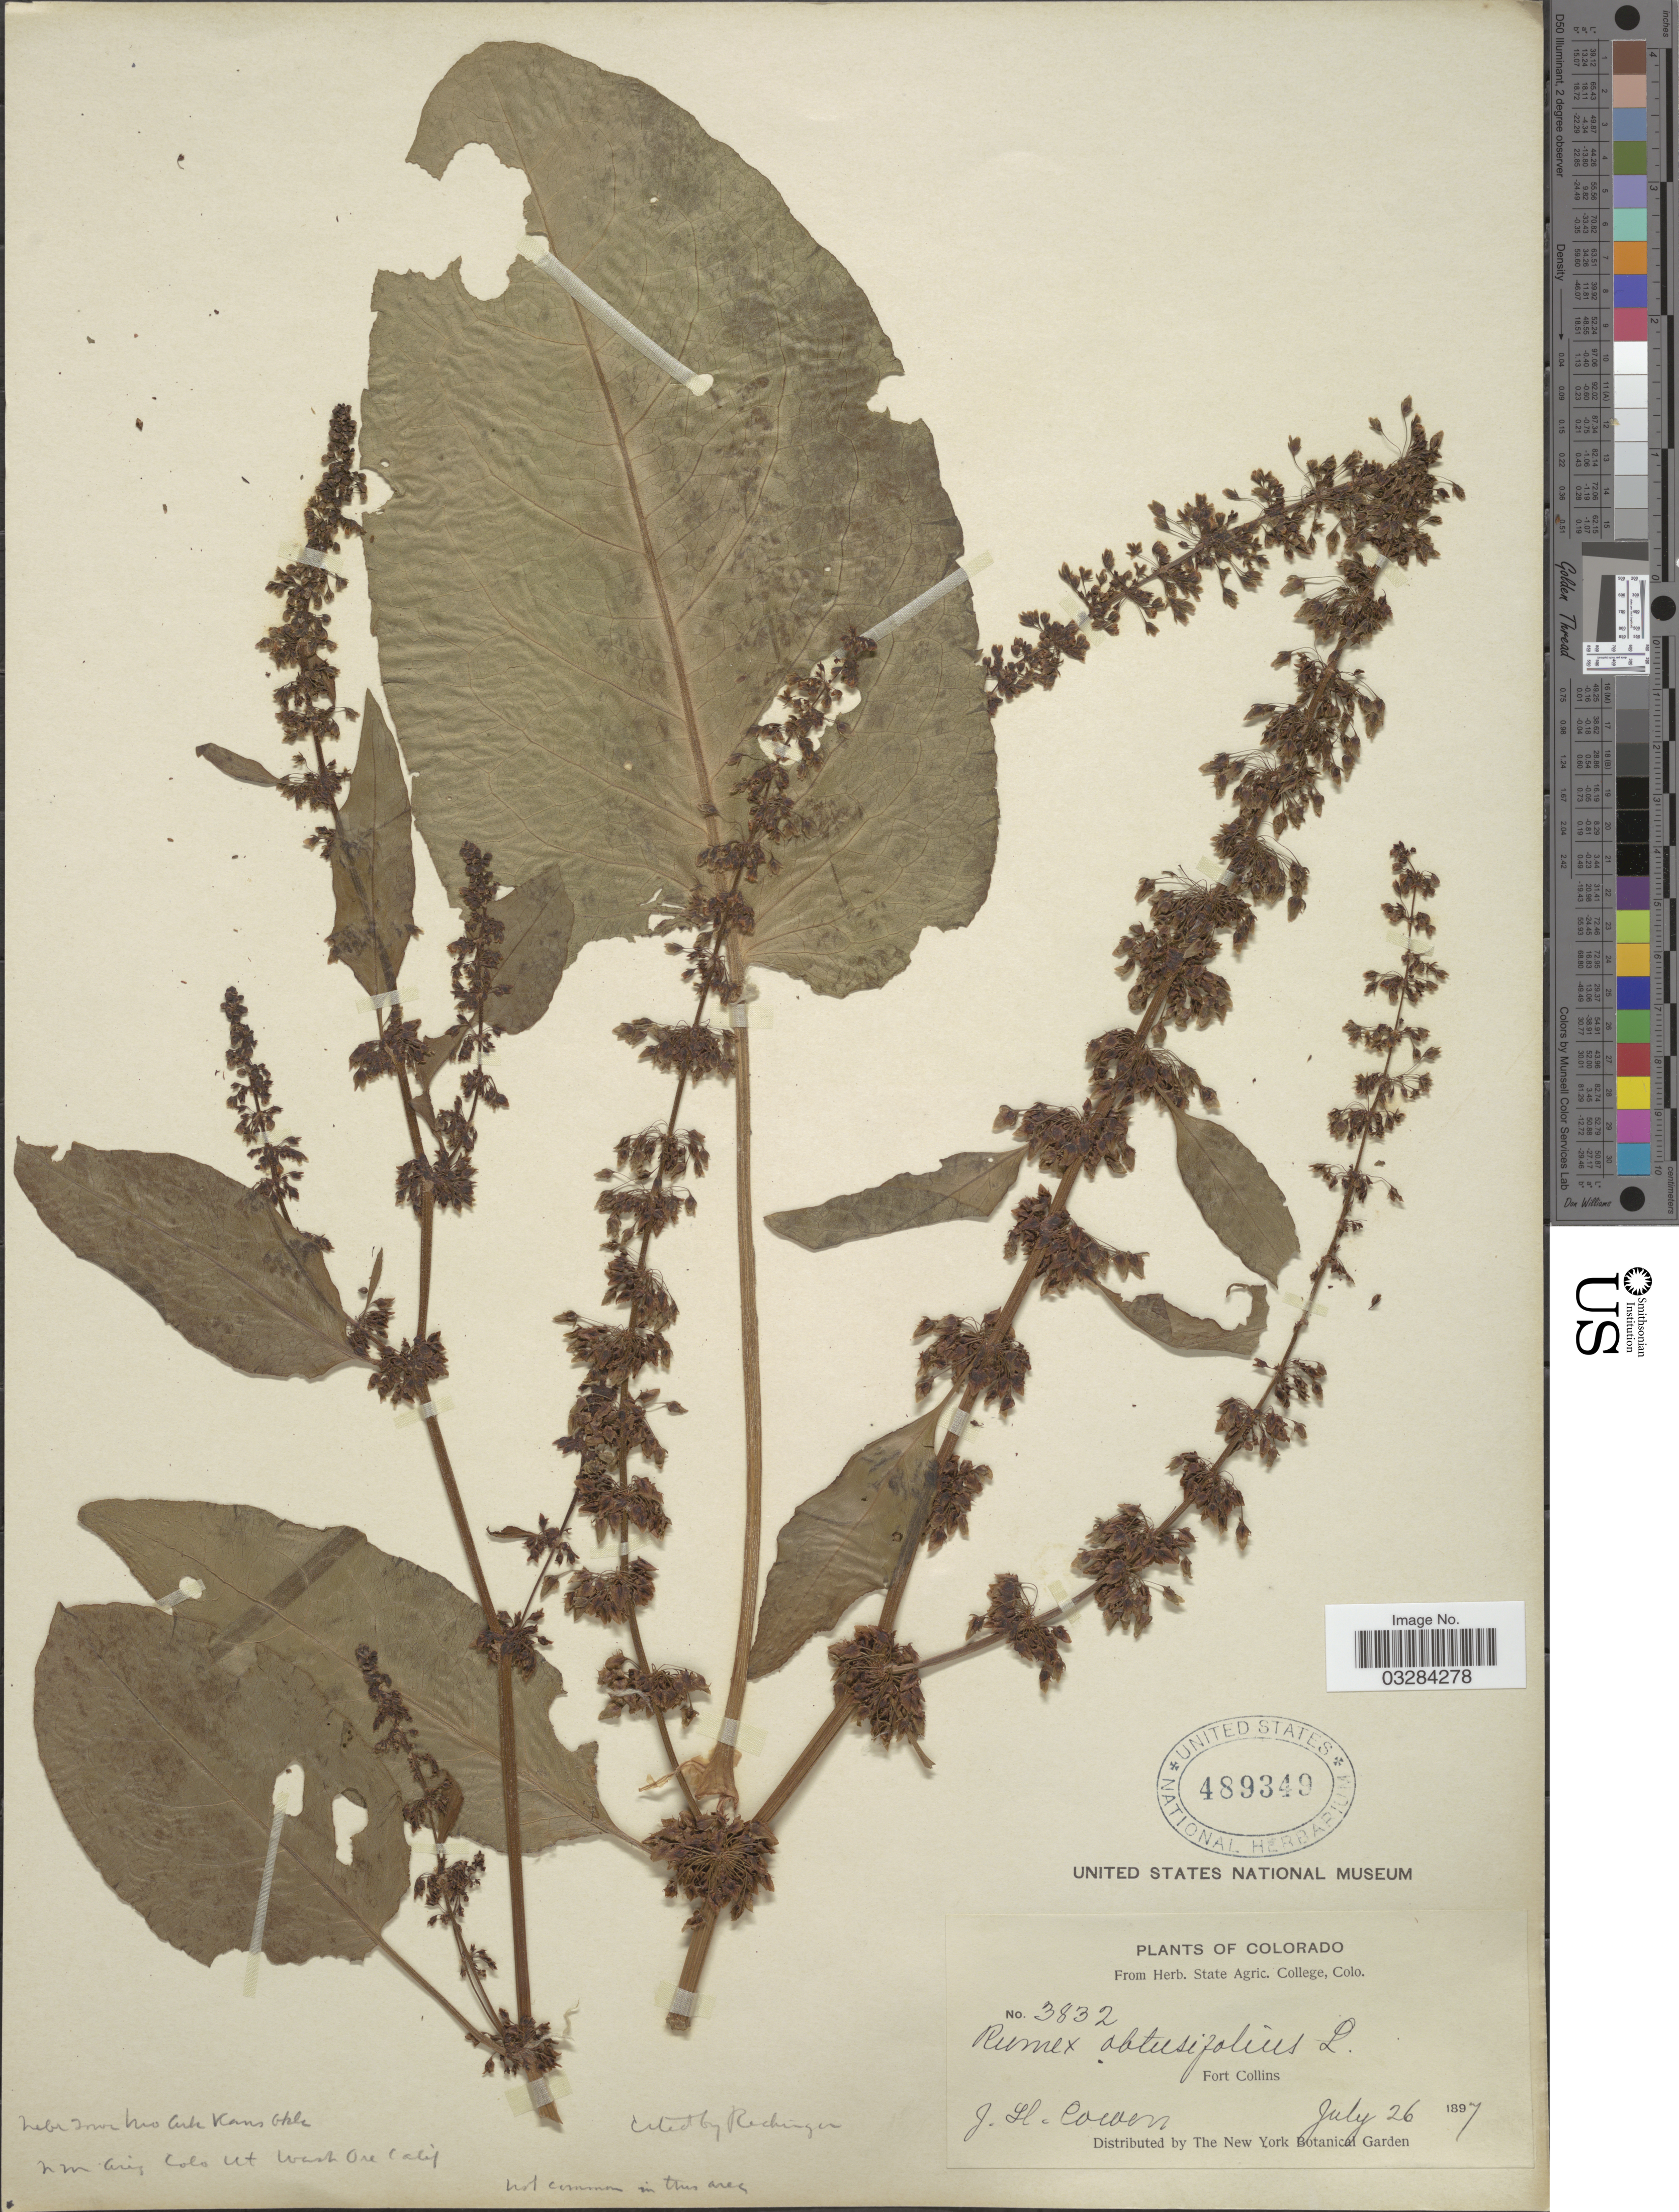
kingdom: Plantae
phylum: Tracheophyta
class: Magnoliopsida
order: Caryophyllales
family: Polygonaceae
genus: Rumex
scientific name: Rumex obtusifolius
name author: L.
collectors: J. H. Cowen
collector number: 3832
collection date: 1897-07-26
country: United States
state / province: Colorado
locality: Fort Collins.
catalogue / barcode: US 489349